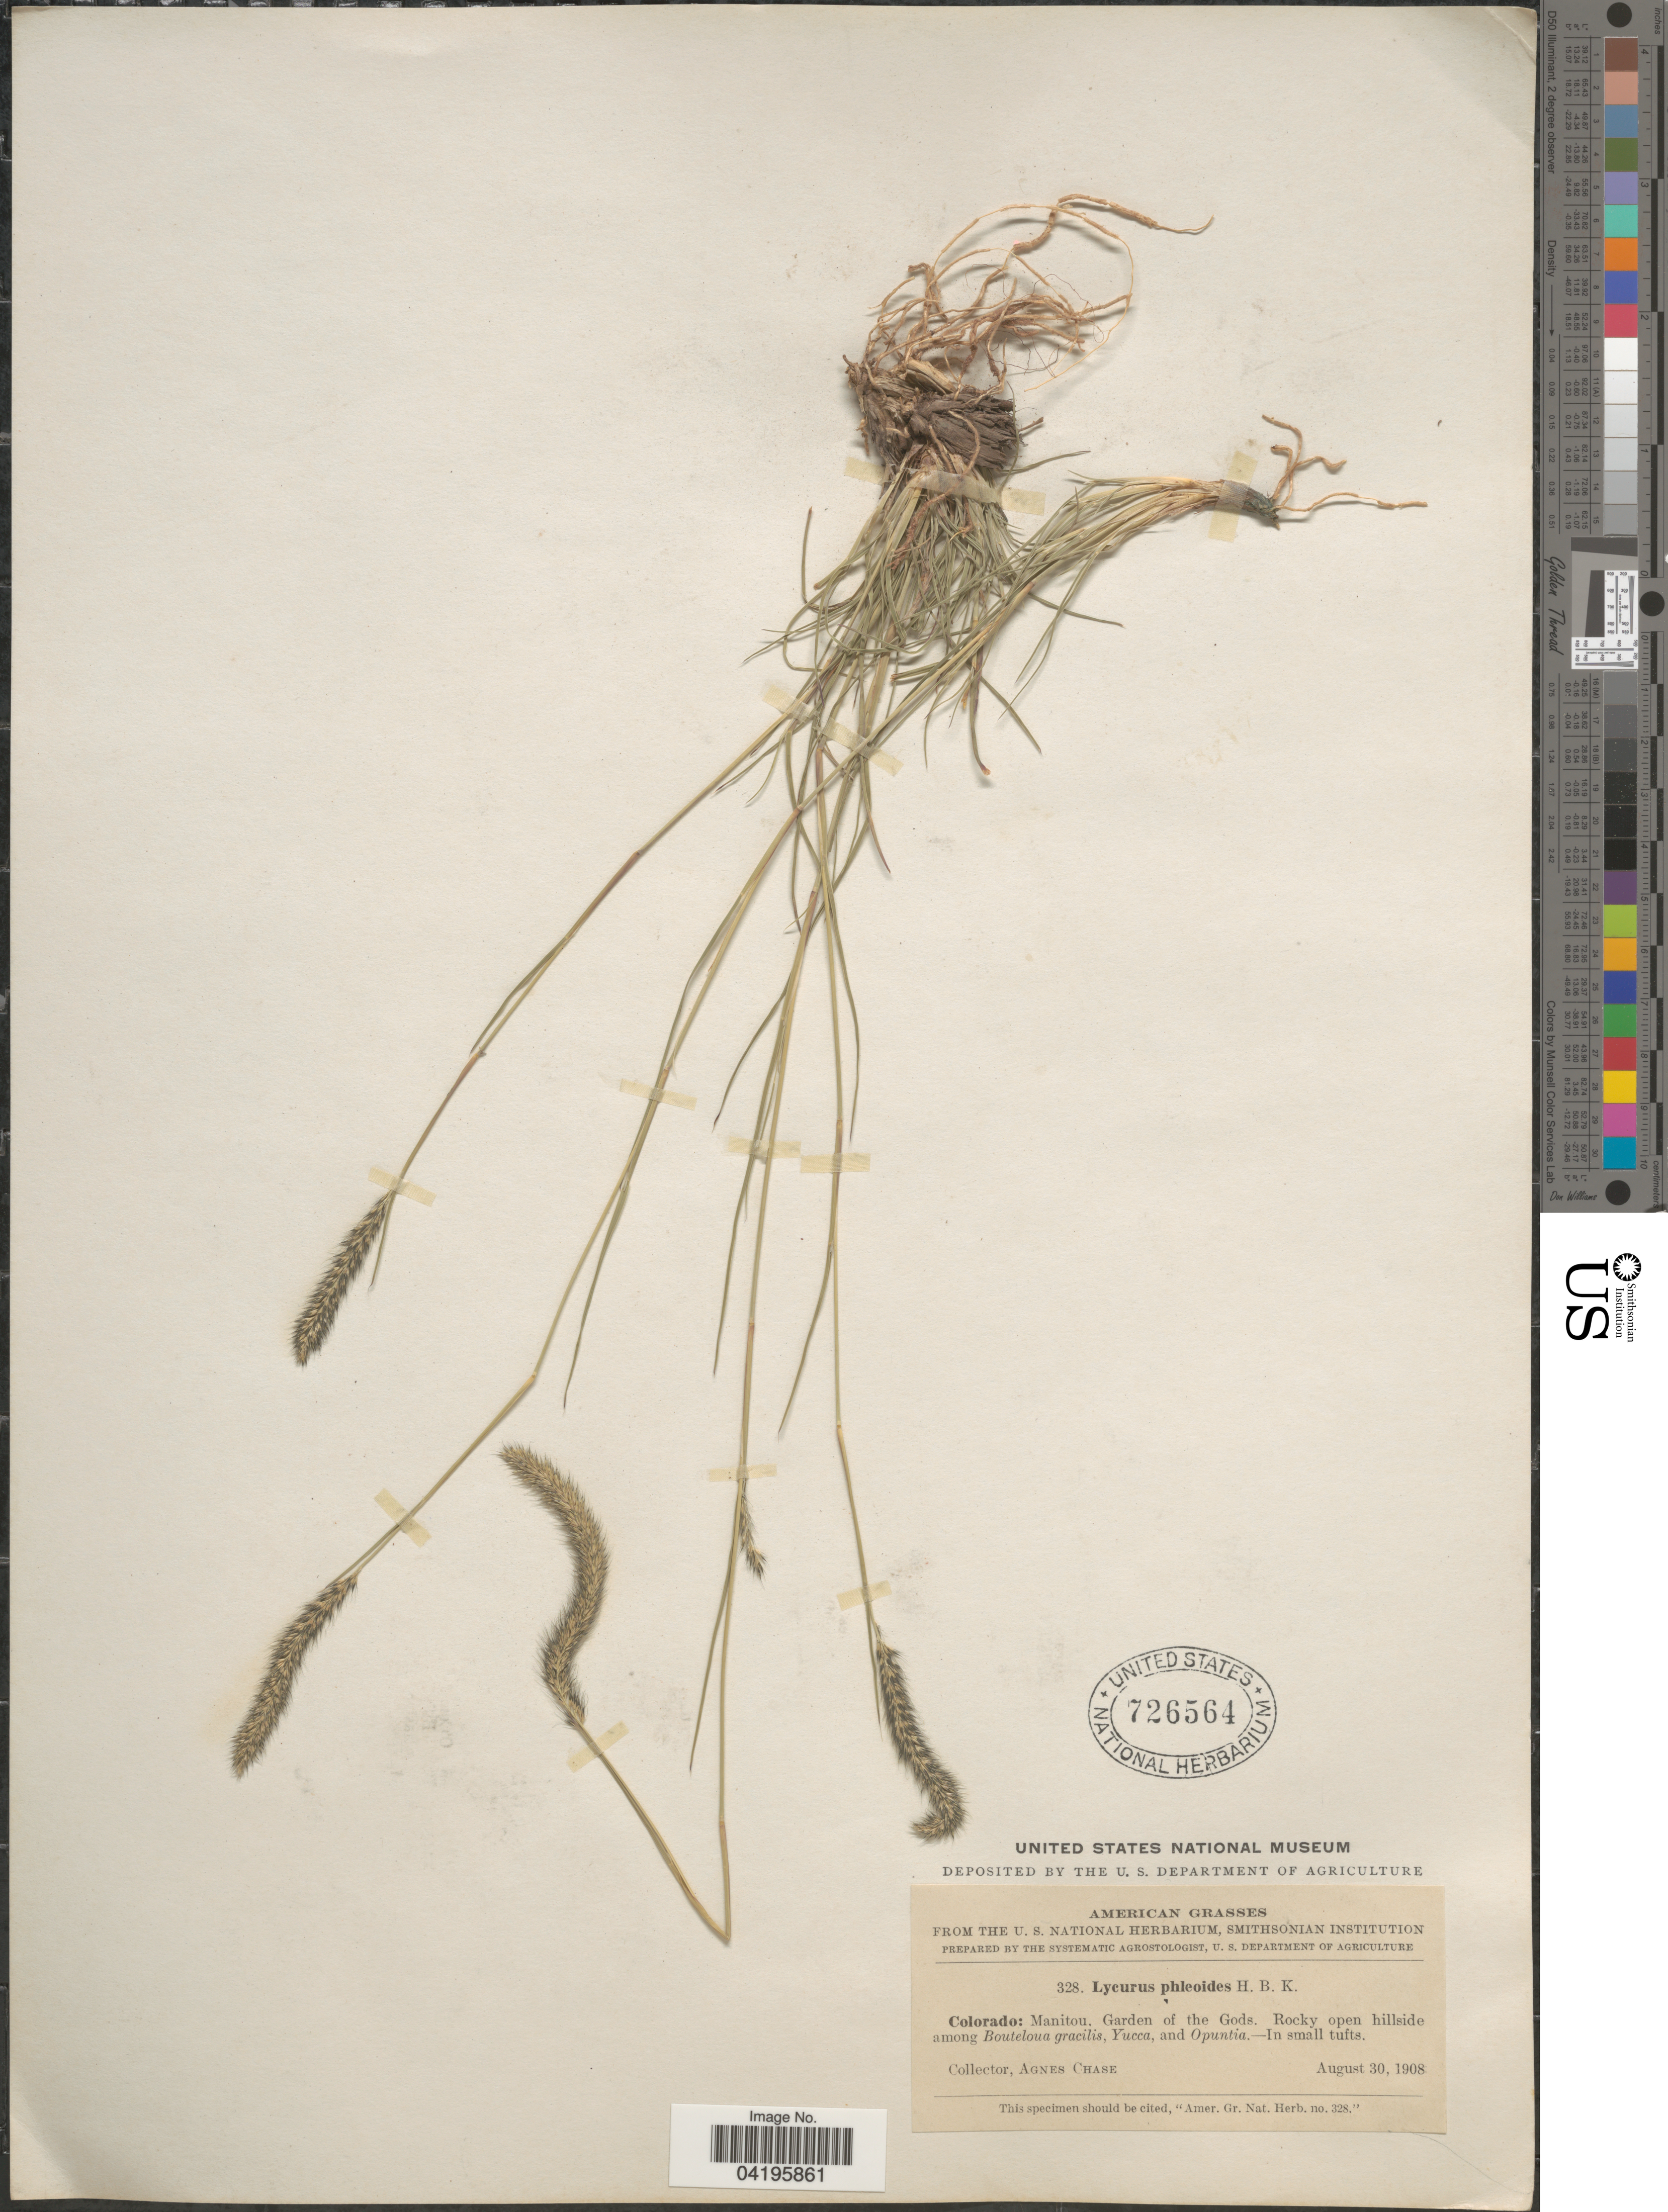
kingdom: Plantae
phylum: Tracheophyta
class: Liliopsida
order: Poales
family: Poaceae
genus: Muhlenbergia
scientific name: Muhlenbergia phleoides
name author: (Kunth) Columbus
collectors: A. Chase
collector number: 328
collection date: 1908-08-30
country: United States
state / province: Colorado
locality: Manitou. Garden of the Gods.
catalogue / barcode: US 726564